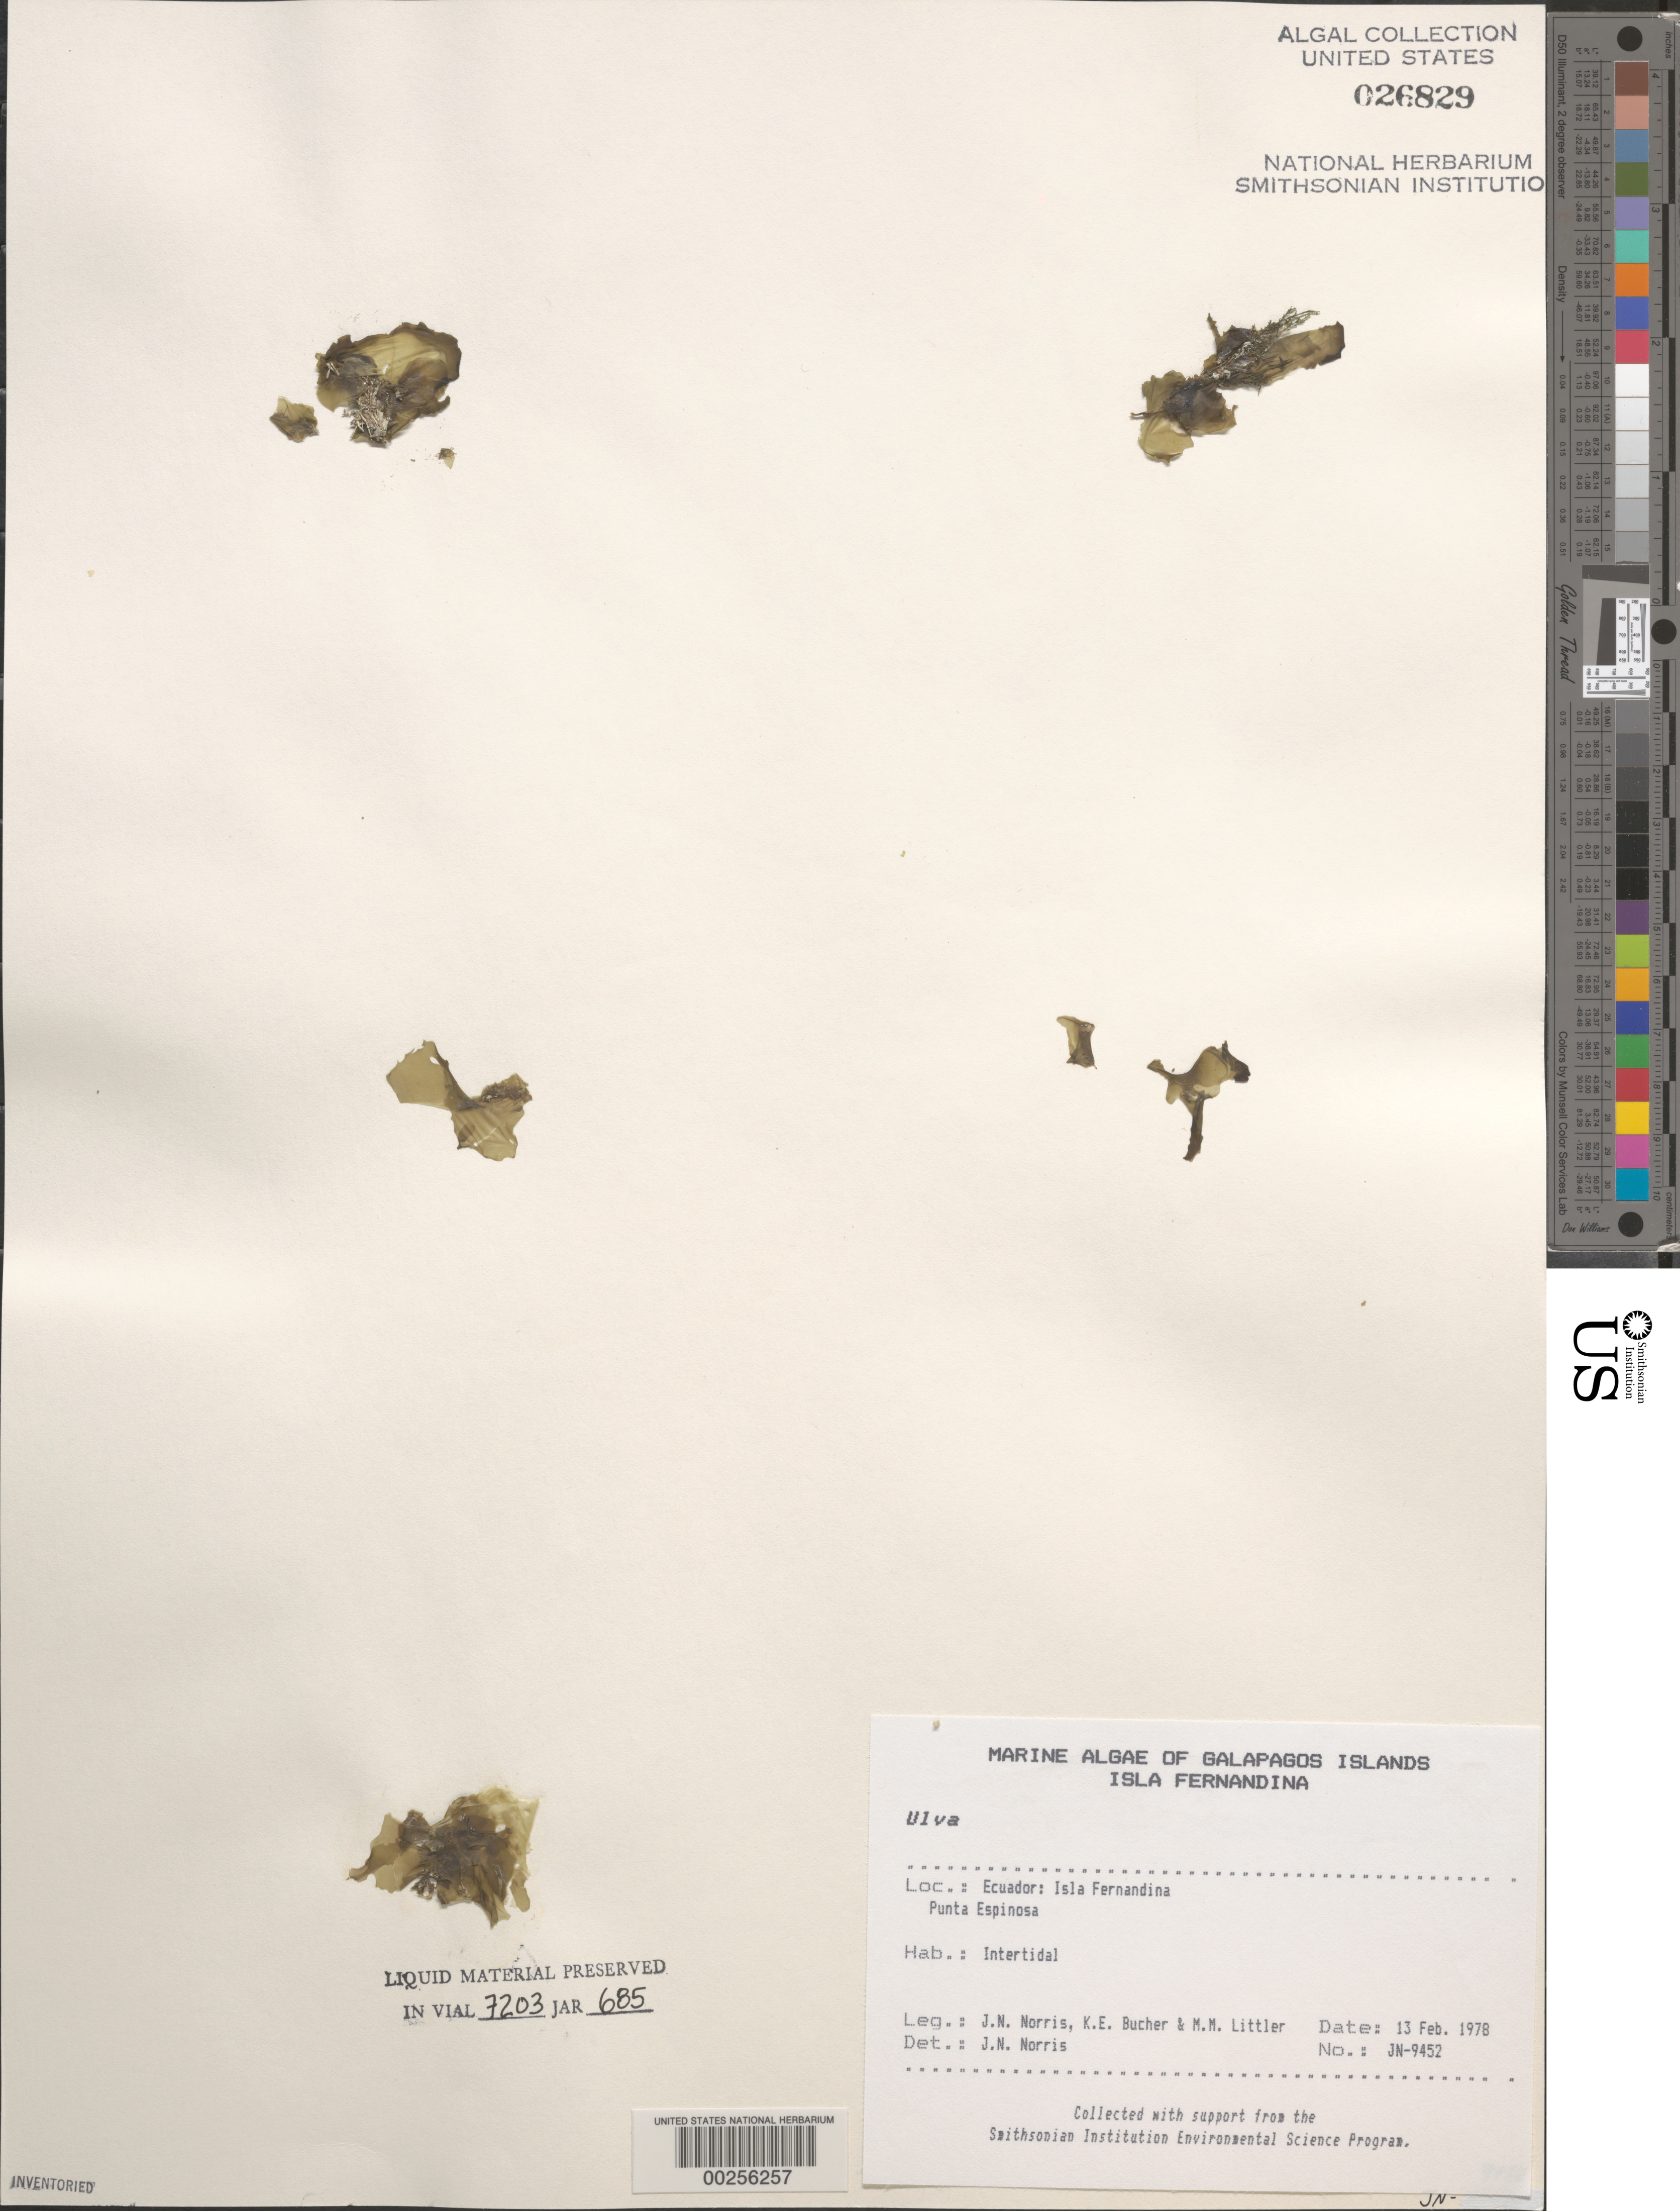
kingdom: Plantae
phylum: Chlorophyta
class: Ulvophyceae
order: Ulvales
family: Ulvaceae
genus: Ulva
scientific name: Ulva sp.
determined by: Norris, James N.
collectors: J. N. Norris, K. E. Bucher & M. M. Littler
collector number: JN-9452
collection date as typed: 13 Feb 1978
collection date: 1978-02-13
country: Ecuador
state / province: Colón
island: Fernandina [Narborough]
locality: Punta Espinosa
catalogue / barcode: US 26829